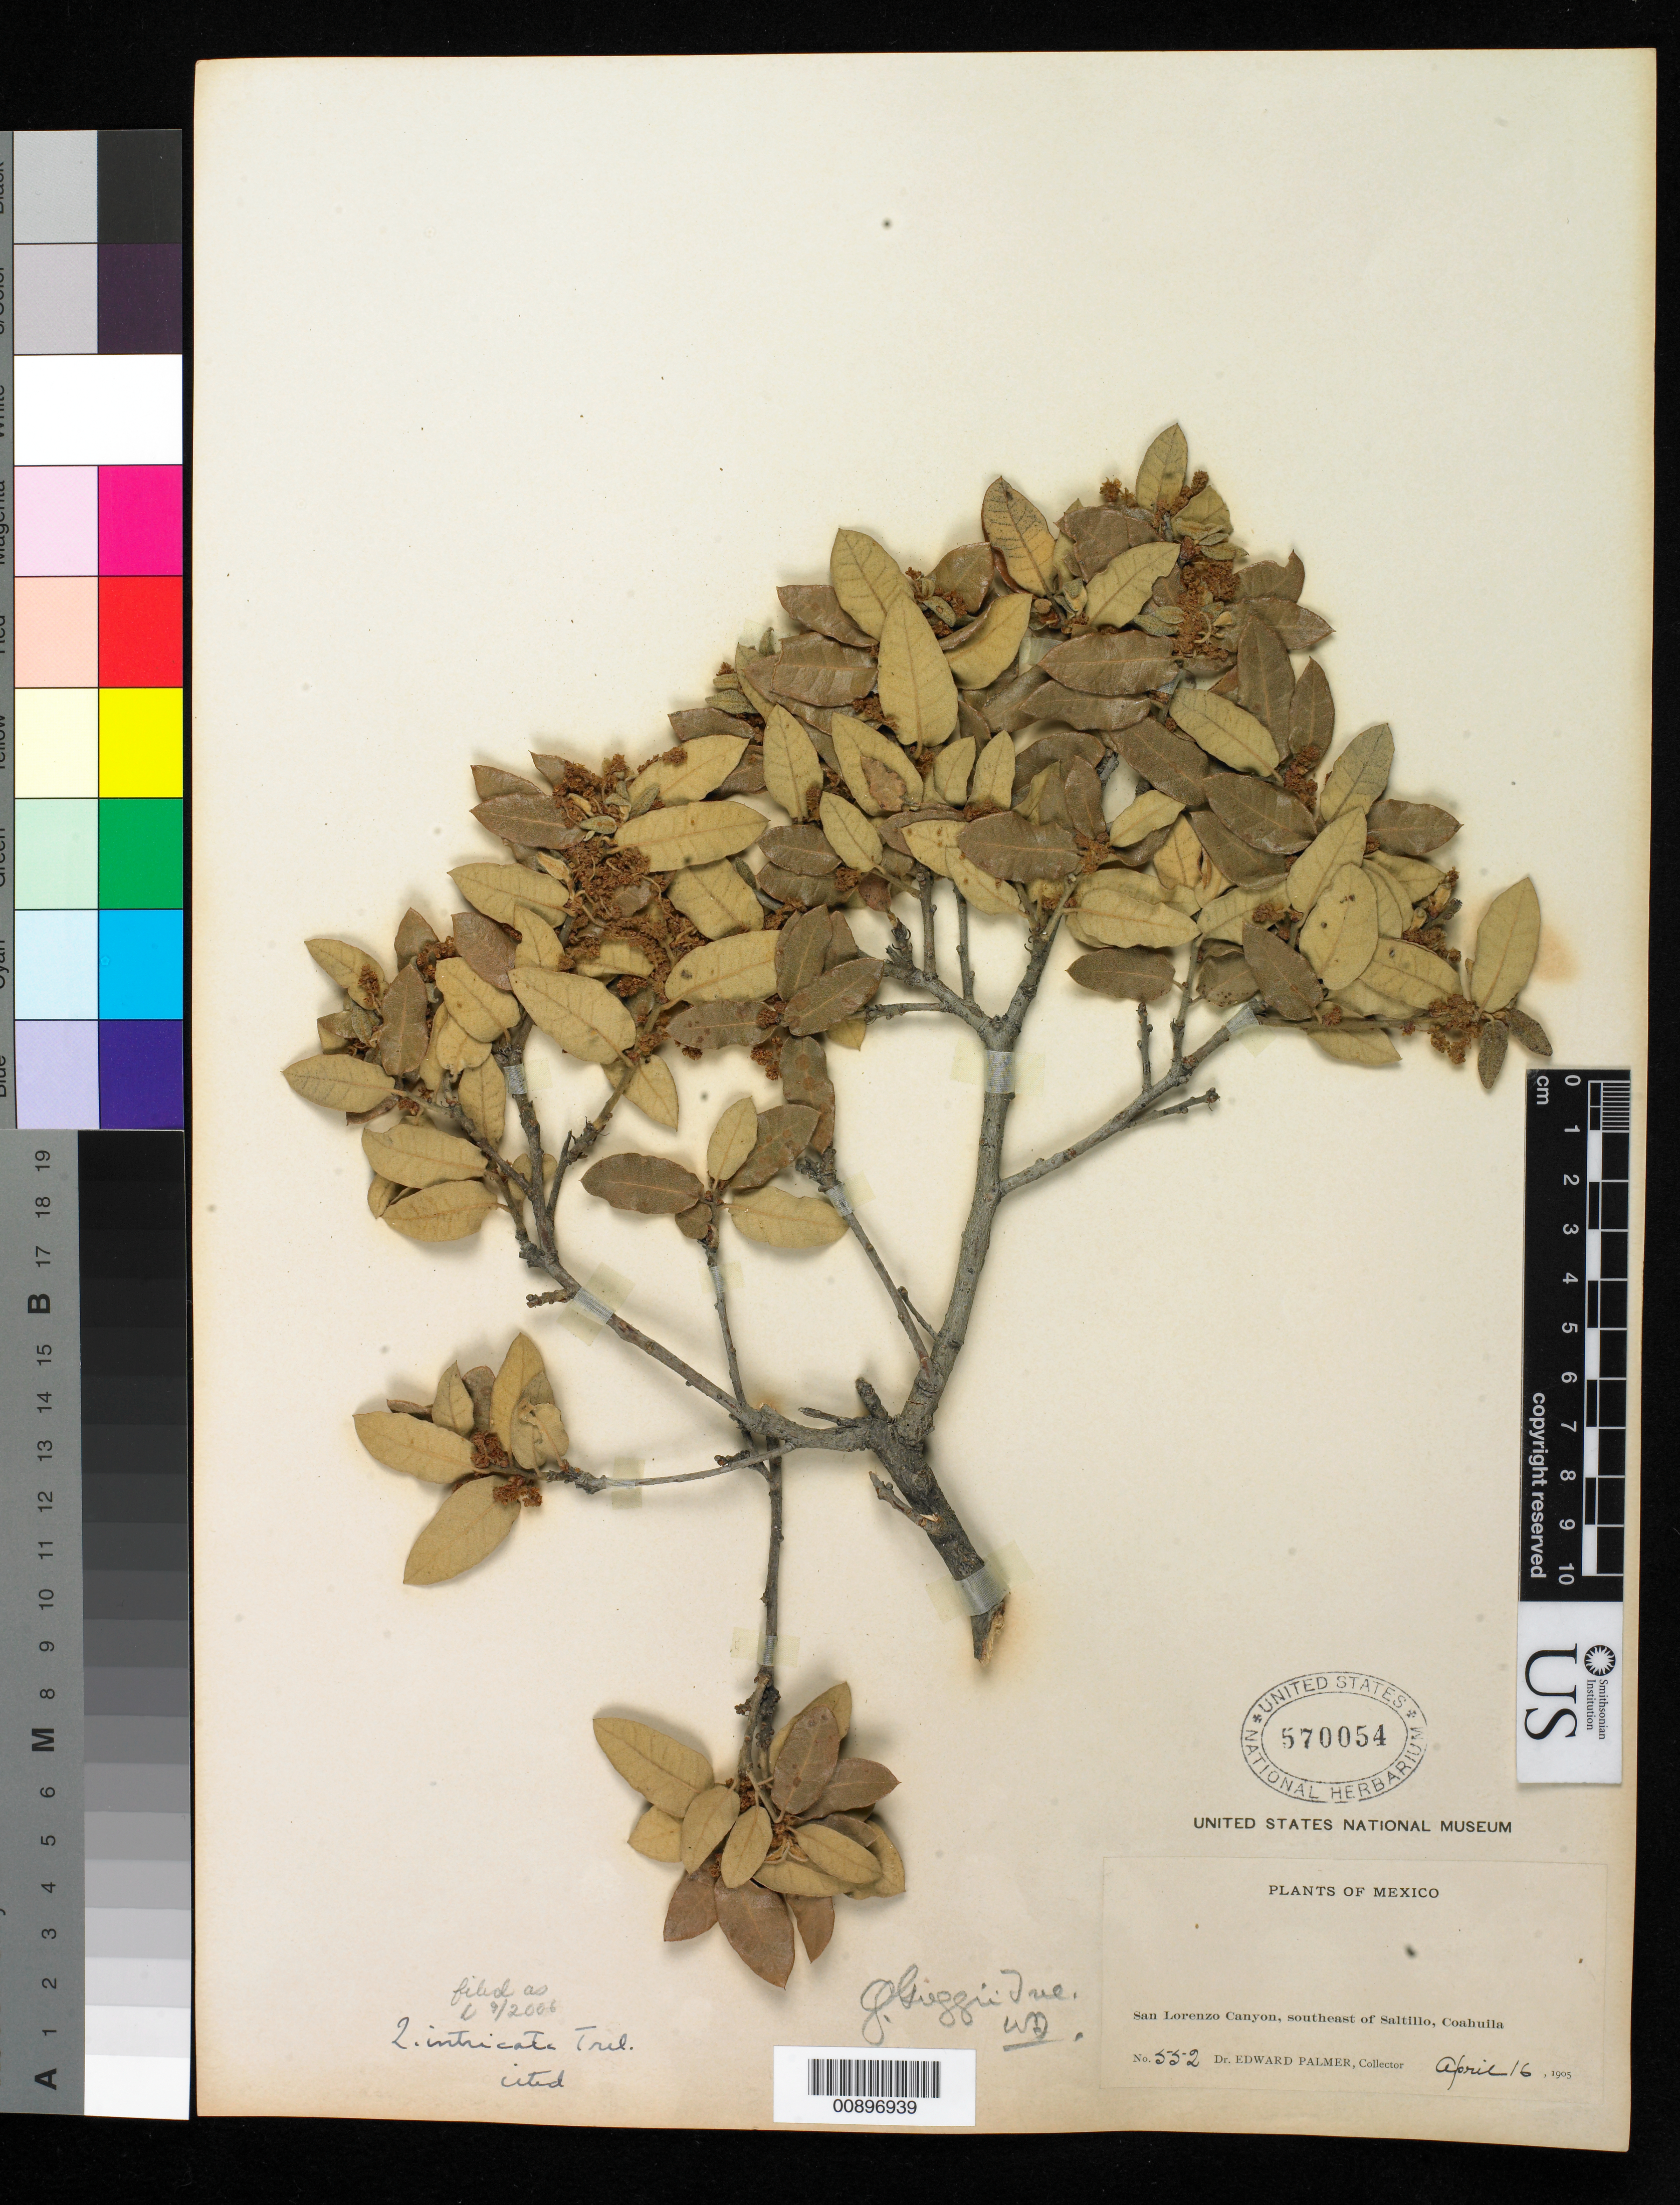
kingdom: Plantae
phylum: Tracheophyta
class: Magnoliopsida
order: Fagales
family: Fagaceae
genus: Quercus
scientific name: Quercus intricata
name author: Trel.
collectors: E. Palmer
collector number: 552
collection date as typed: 16 Apr 1905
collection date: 1905-04-16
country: Mexico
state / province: Coahuila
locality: San Lorenzo Canyon, southeast of Saltillo, Coahuila.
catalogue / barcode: US 570054